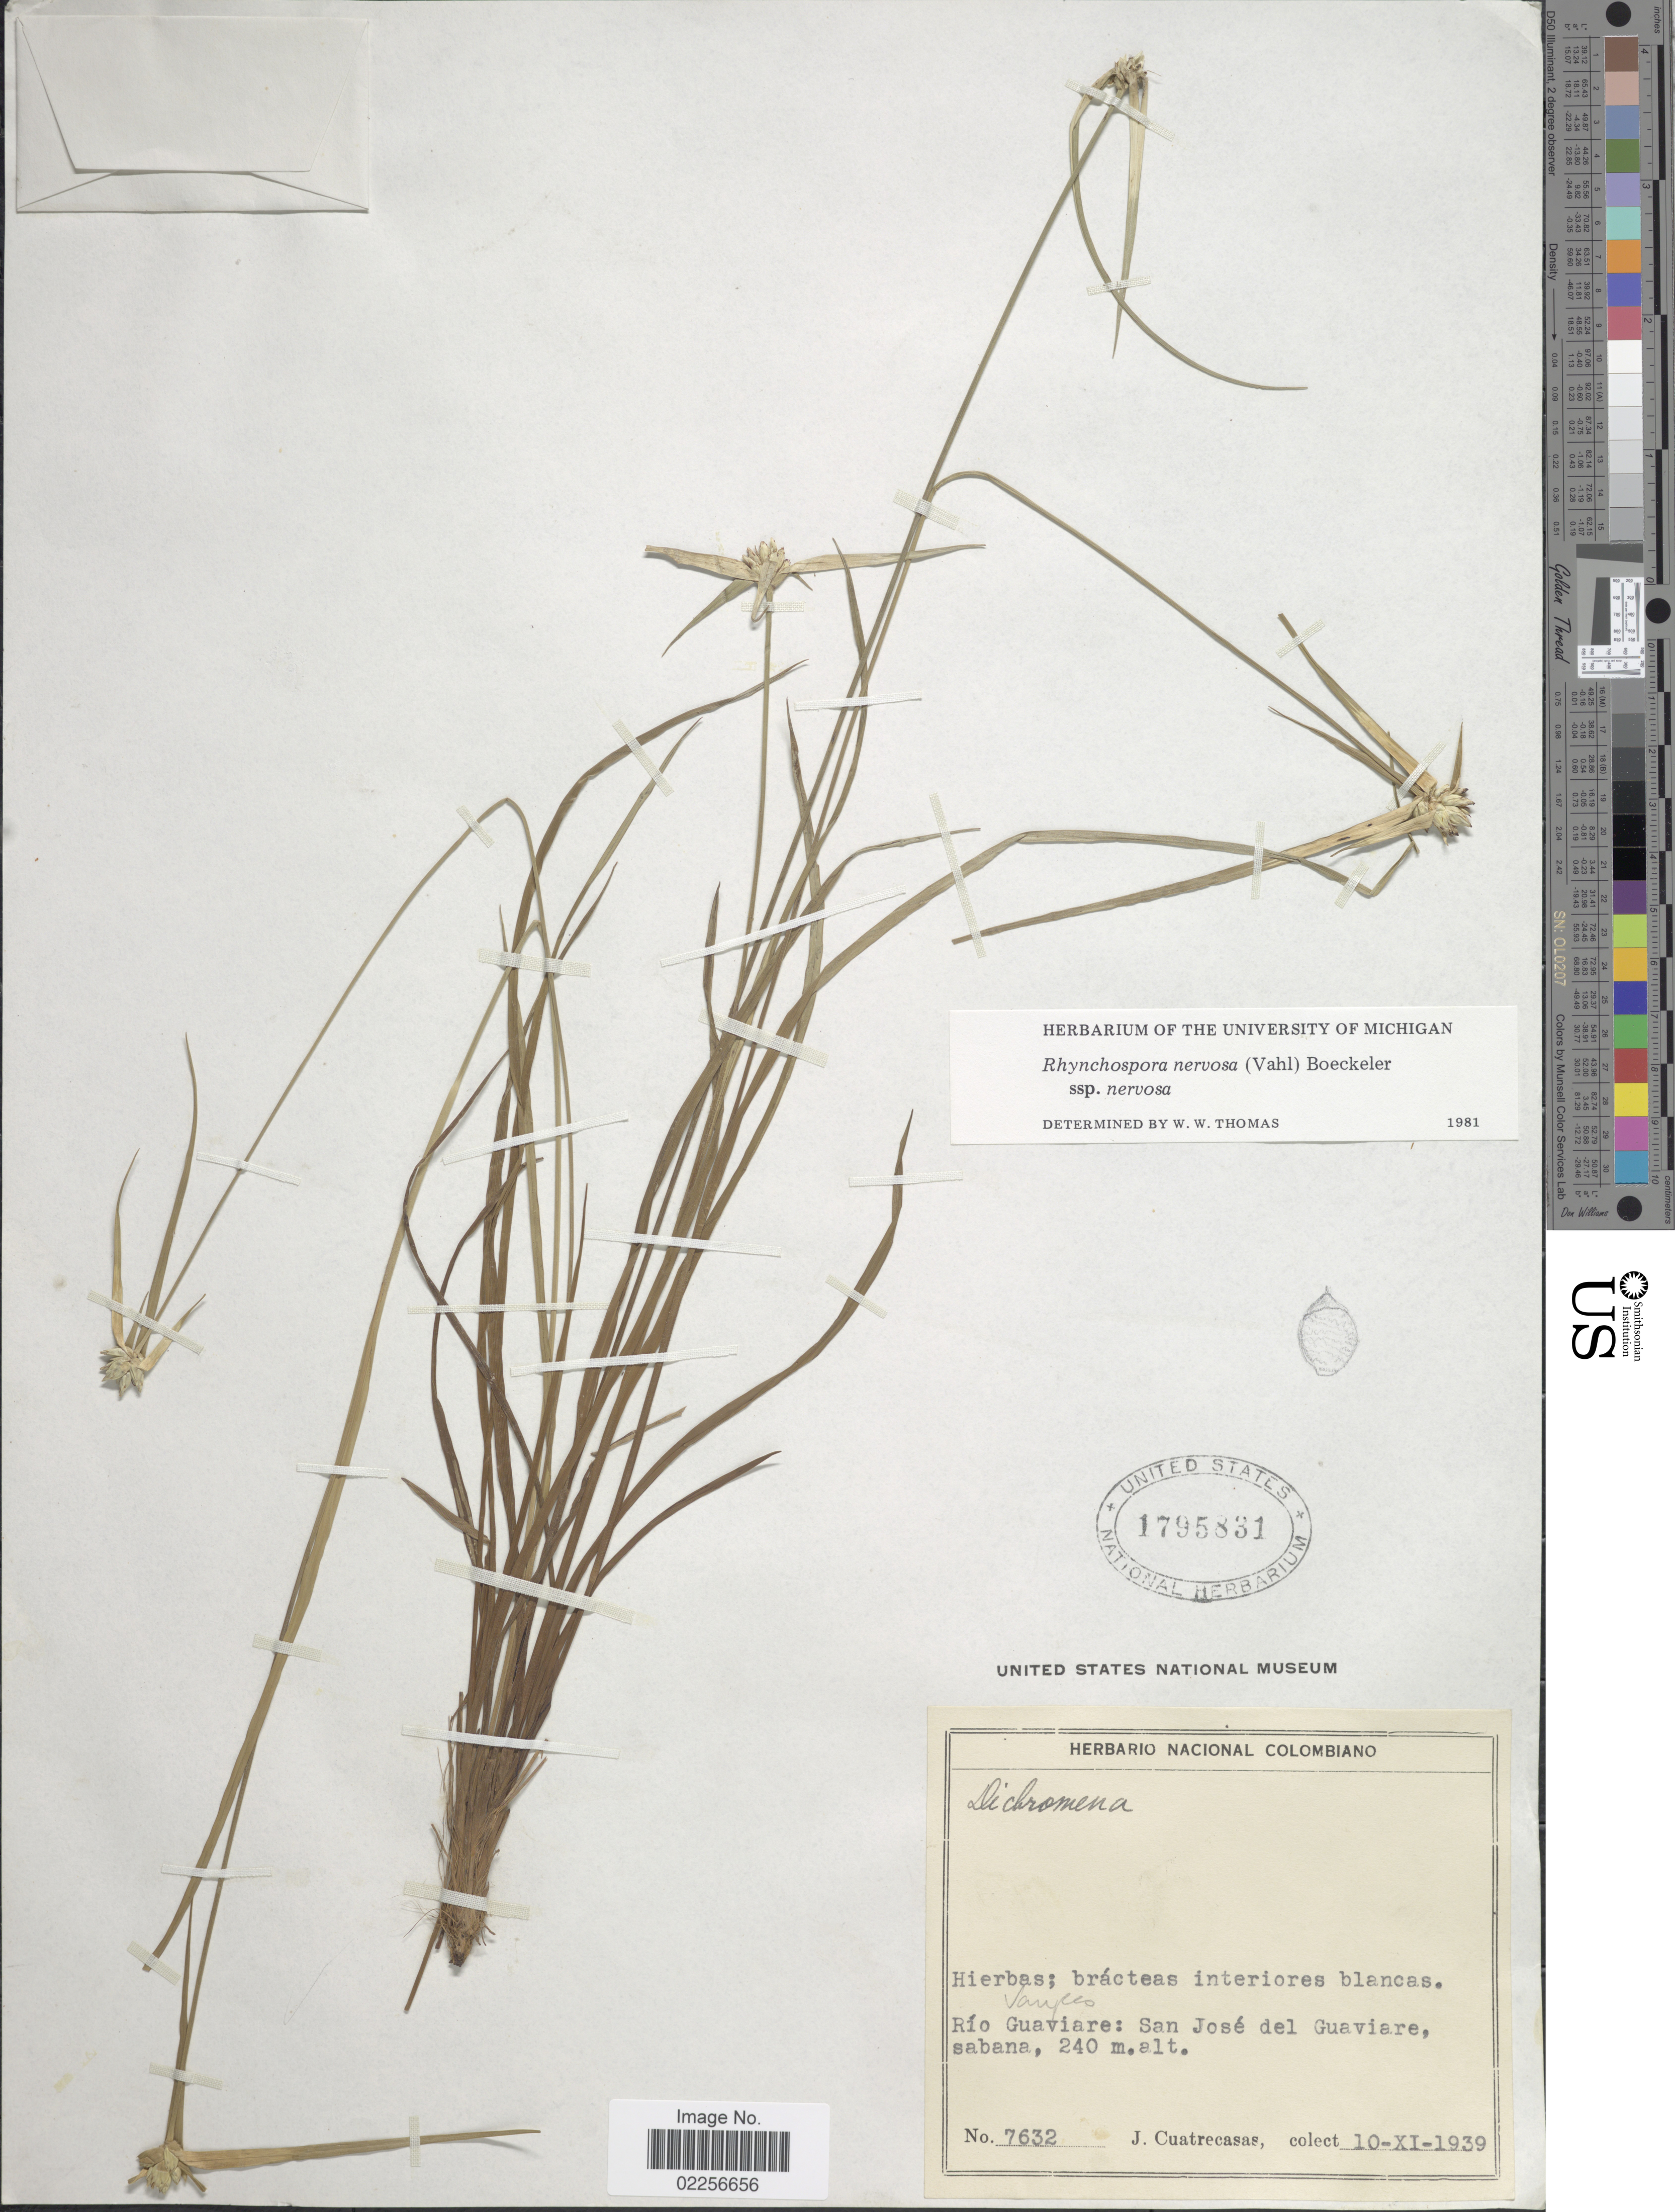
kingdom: Plantae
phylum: Tracheophyta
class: Liliopsida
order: Poales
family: Cyperaceae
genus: Rhynchospora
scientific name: Rhynchospora nervosa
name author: (Vahl) Boeckeler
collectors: J. Cuatrecasas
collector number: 7632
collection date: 1939-11-10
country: Colombia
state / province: Guaviare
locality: Rio Guaviare, San Jose del Guaviare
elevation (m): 240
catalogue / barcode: US 1795831